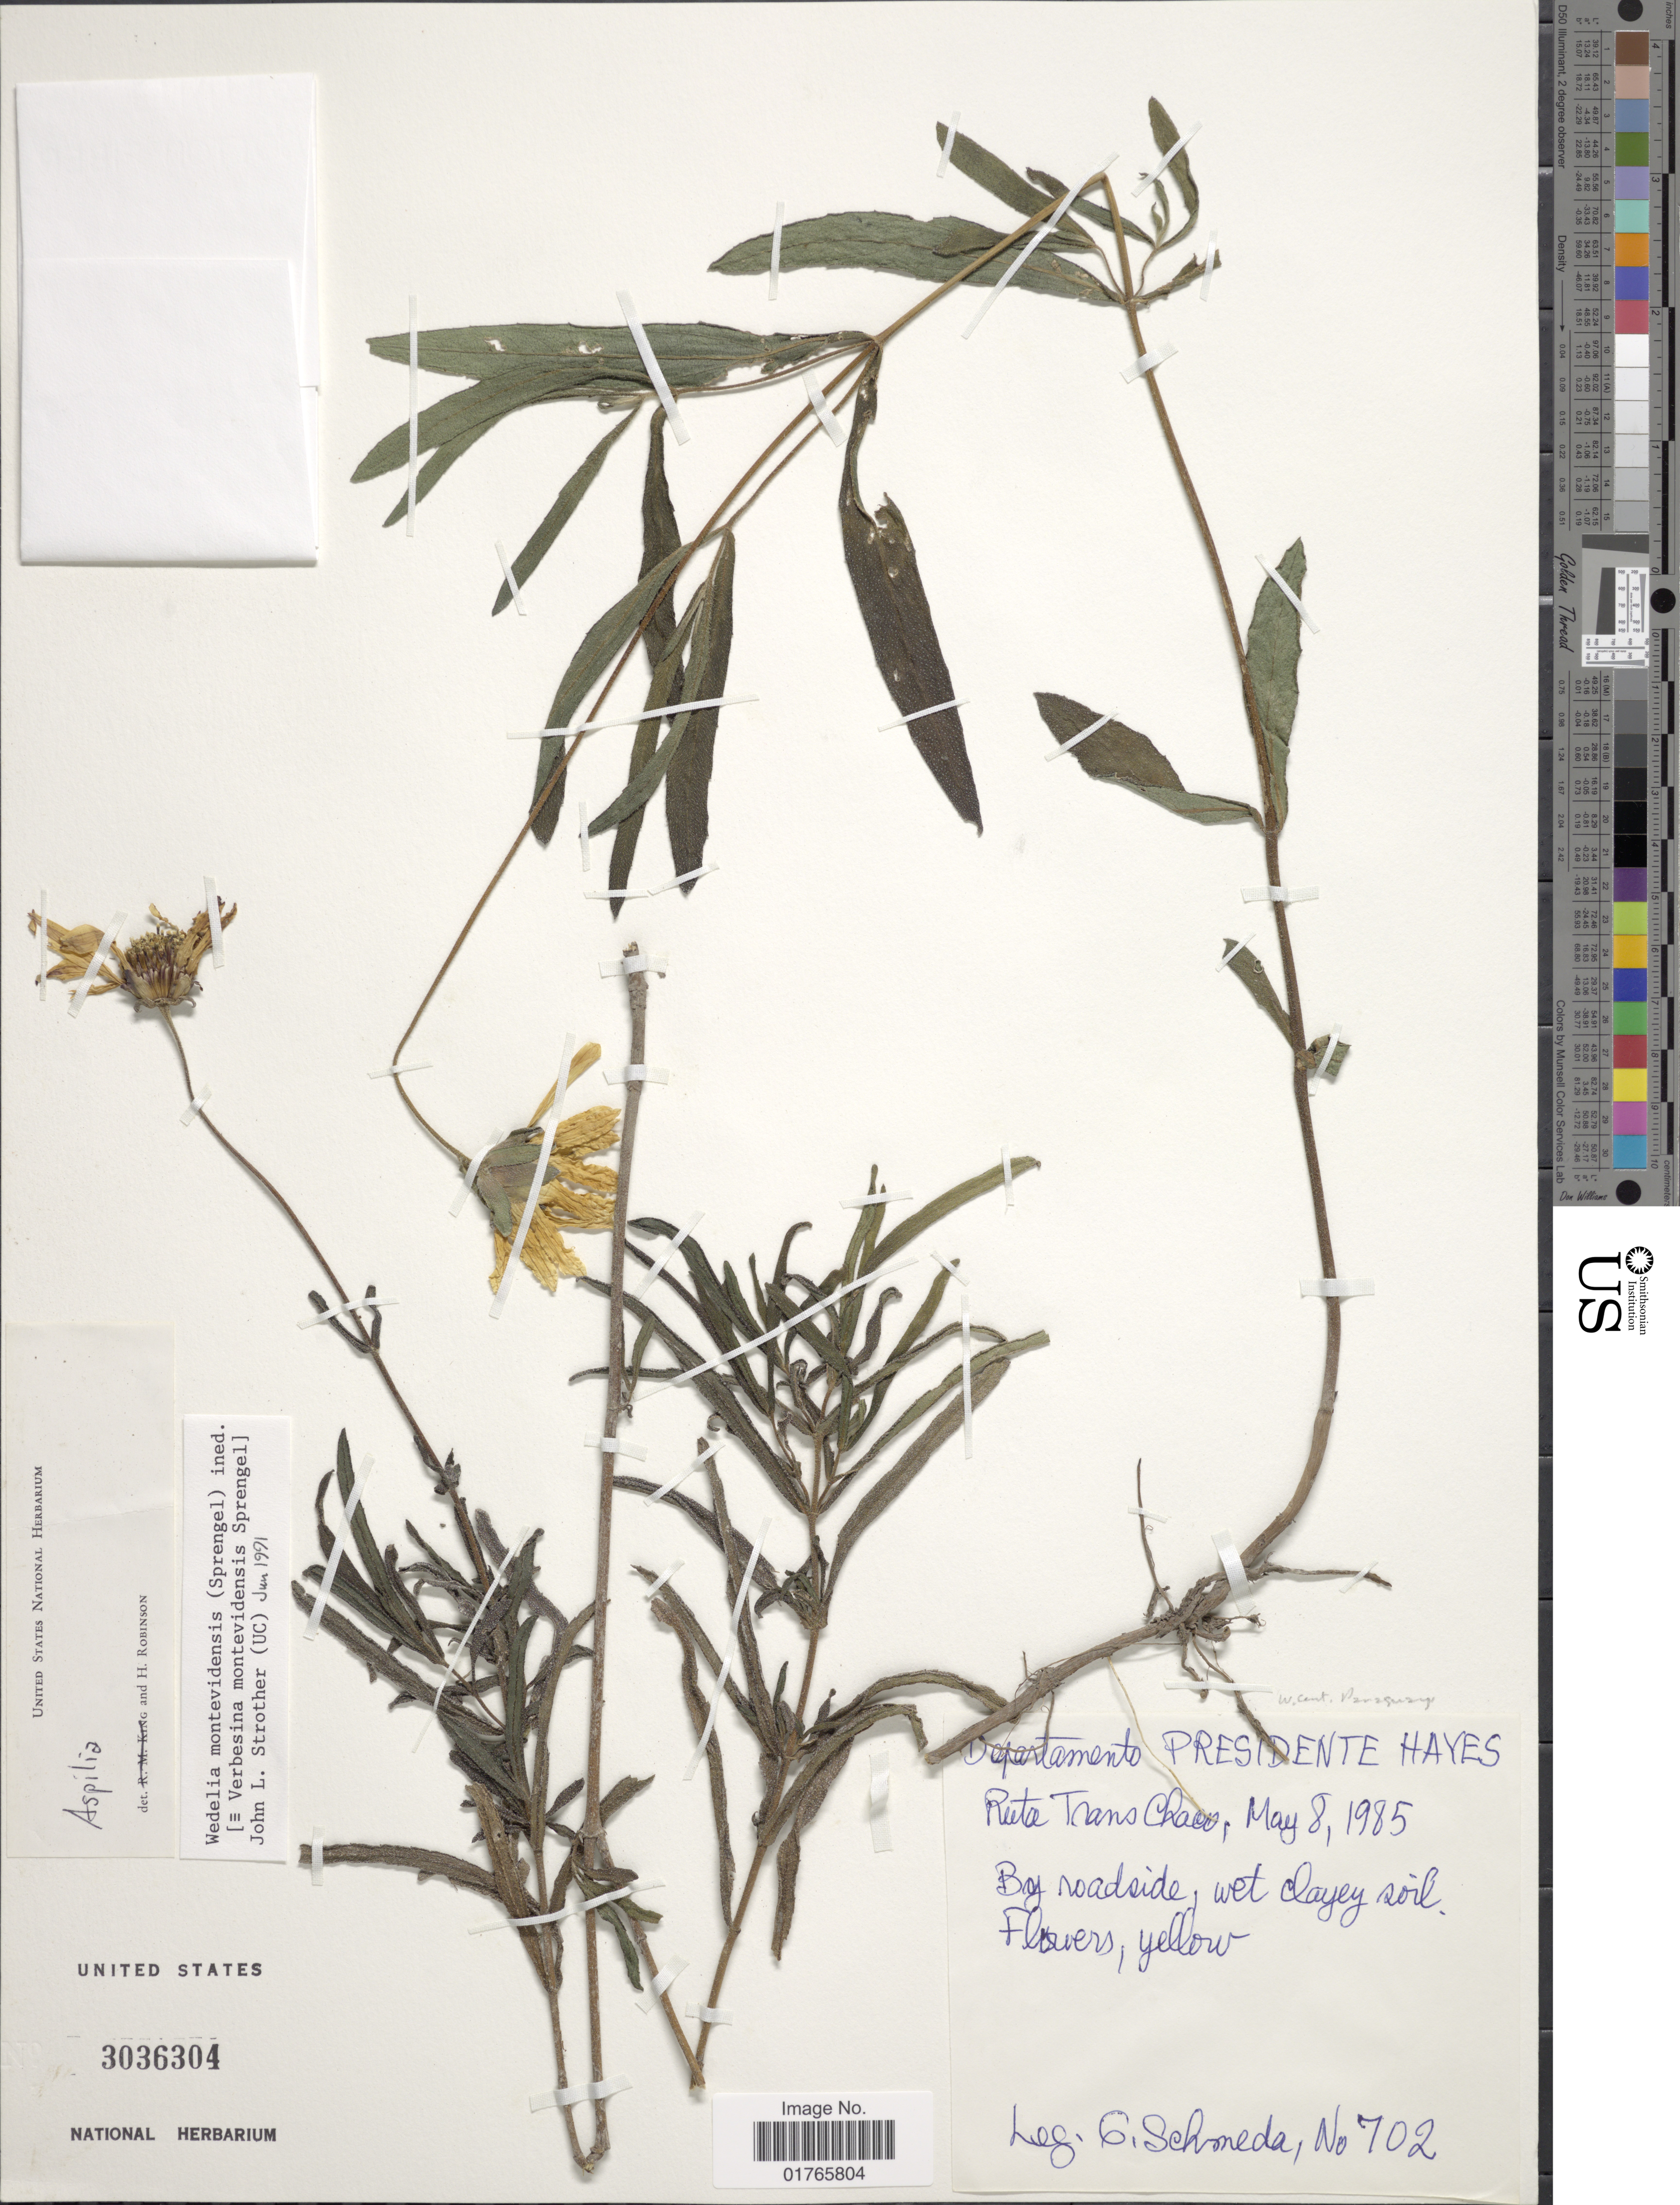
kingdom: Plantae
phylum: Tracheophyta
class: Magnoliopsida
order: Asterales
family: Asteraceae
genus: Aspilia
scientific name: Aspilia montividensis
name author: (Spreng.) Baker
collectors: G. Schmeda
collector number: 702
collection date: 1985-05-08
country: Paraguay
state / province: Presidente Hayes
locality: Ruta Trans Chaco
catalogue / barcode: US 3036304